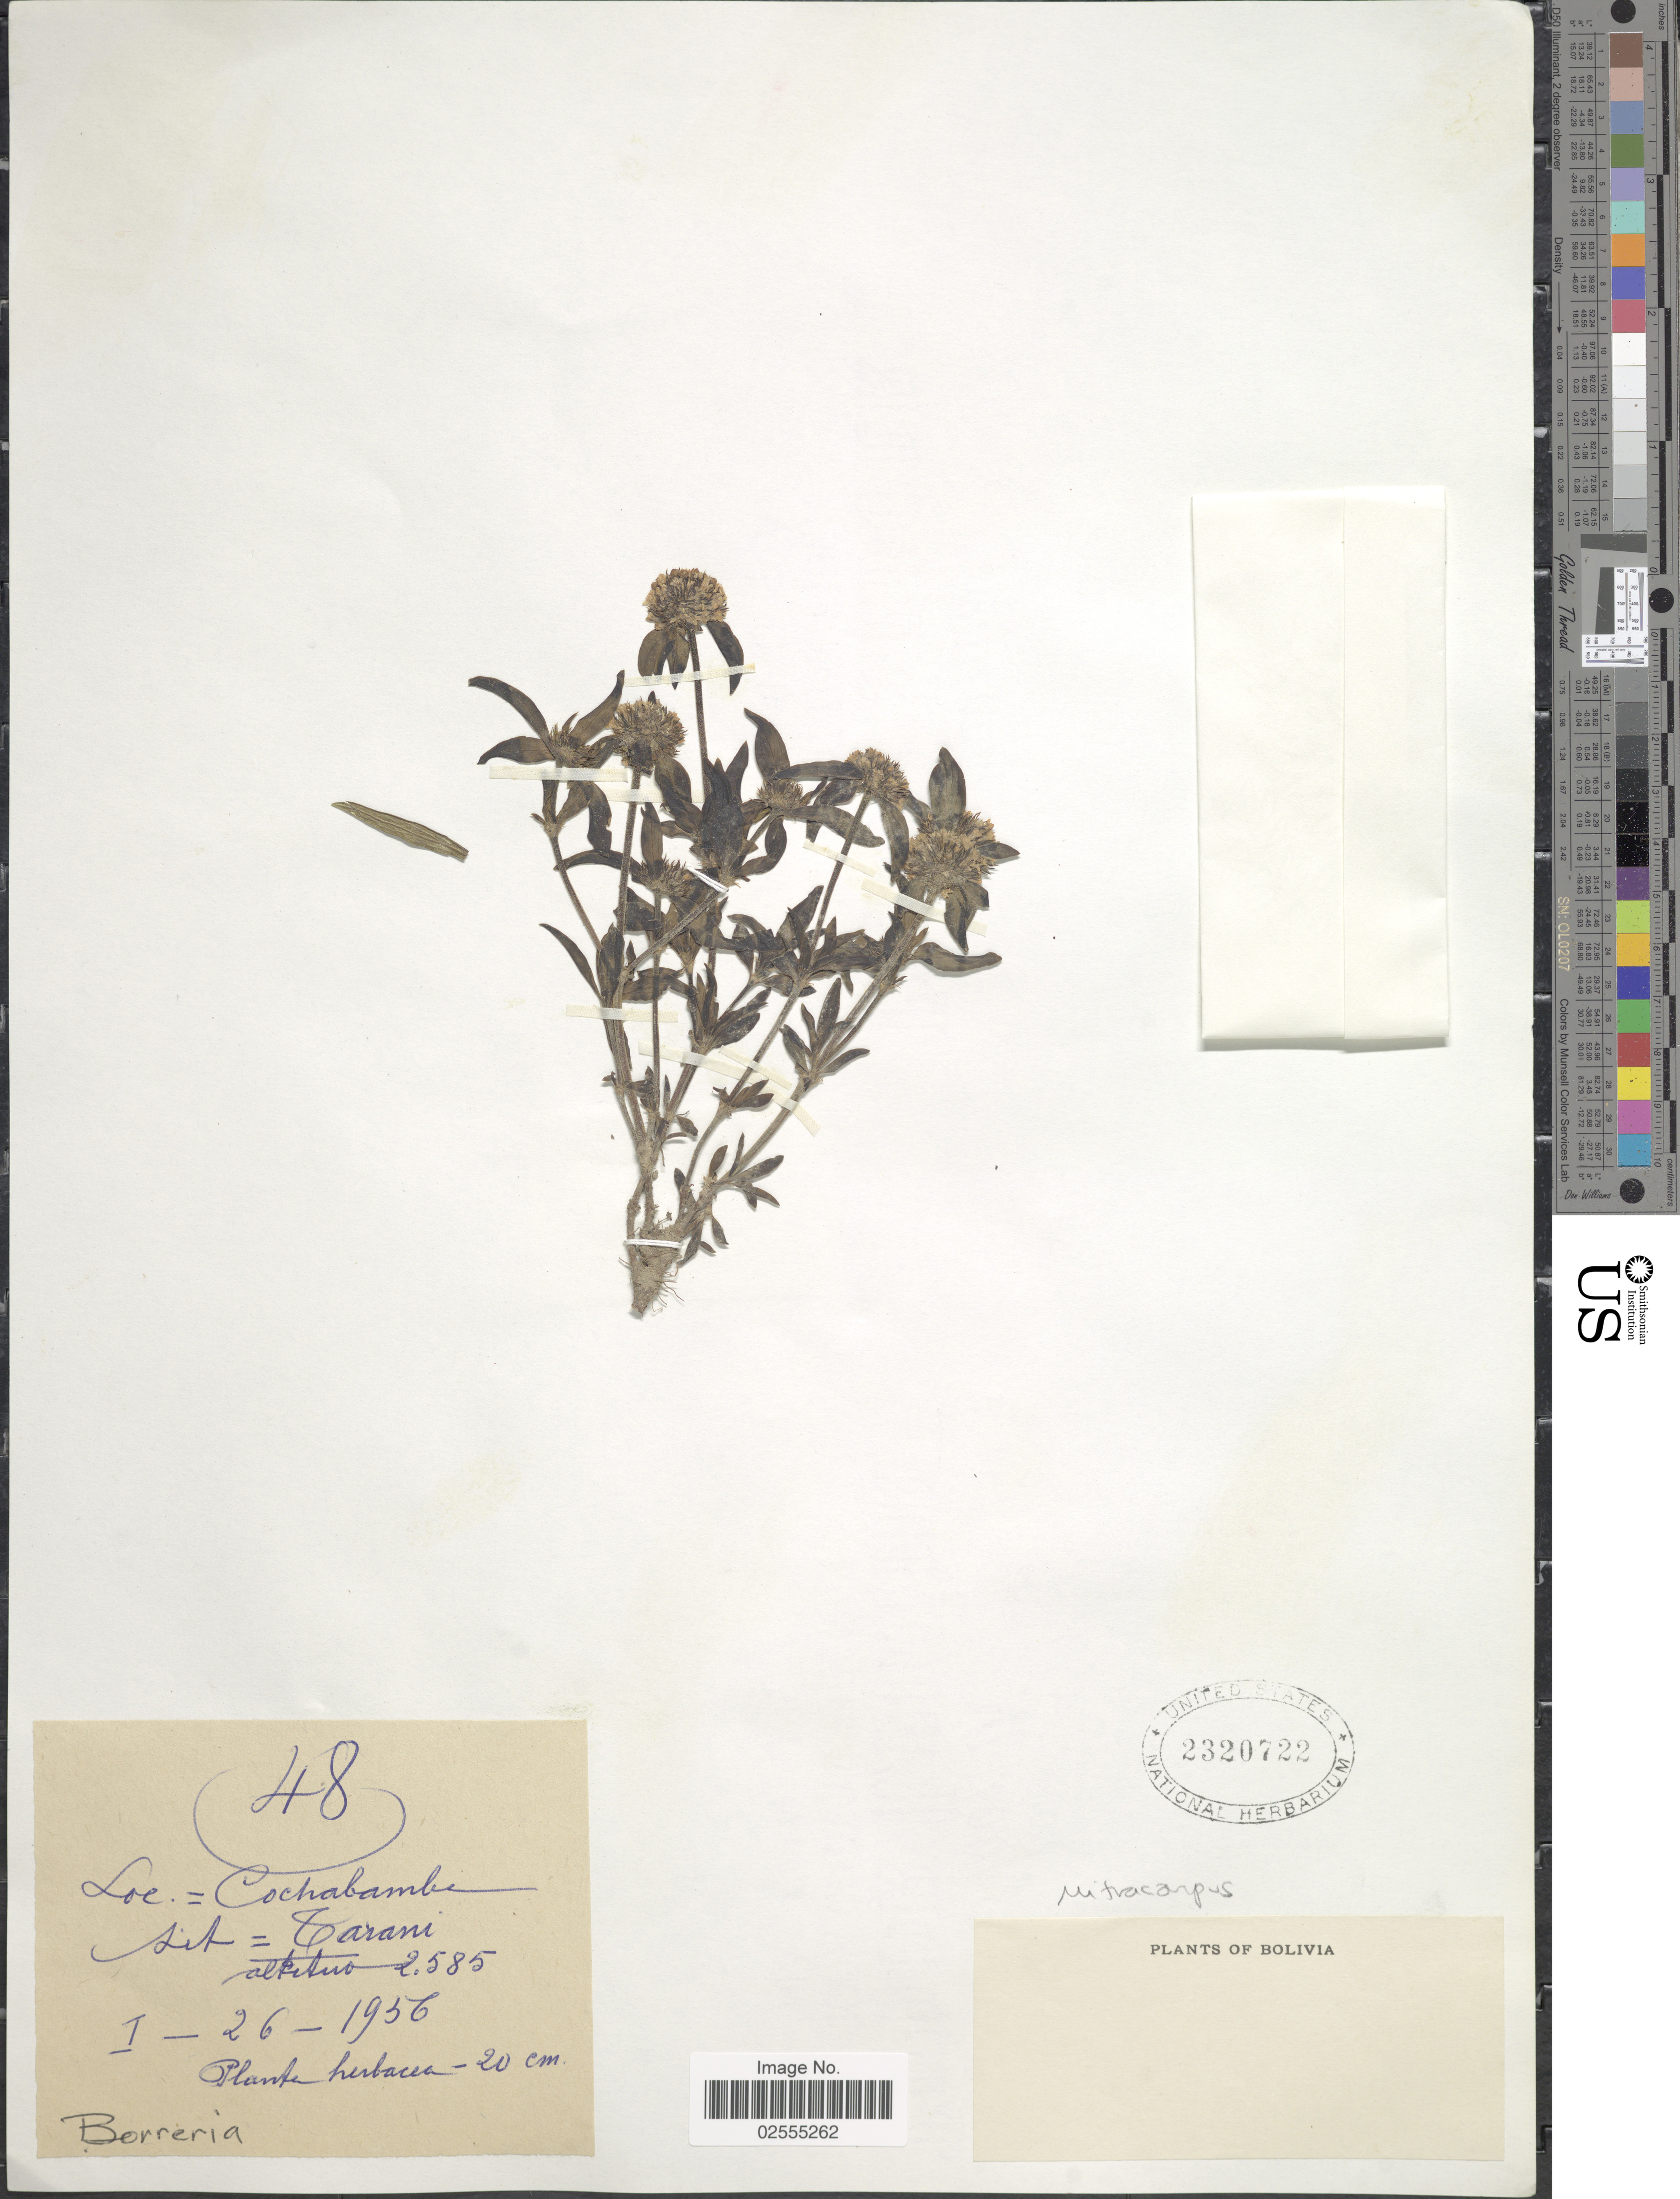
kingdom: Plantae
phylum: Tracheophyta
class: Magnoliopsida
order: Gentianales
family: Rubiaceae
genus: Mitracarpus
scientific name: Mitracarpus sp.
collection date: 1956-01-26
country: Bolivia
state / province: Cochabamba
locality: Sit. Tarani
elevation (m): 2585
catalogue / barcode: US 2320722